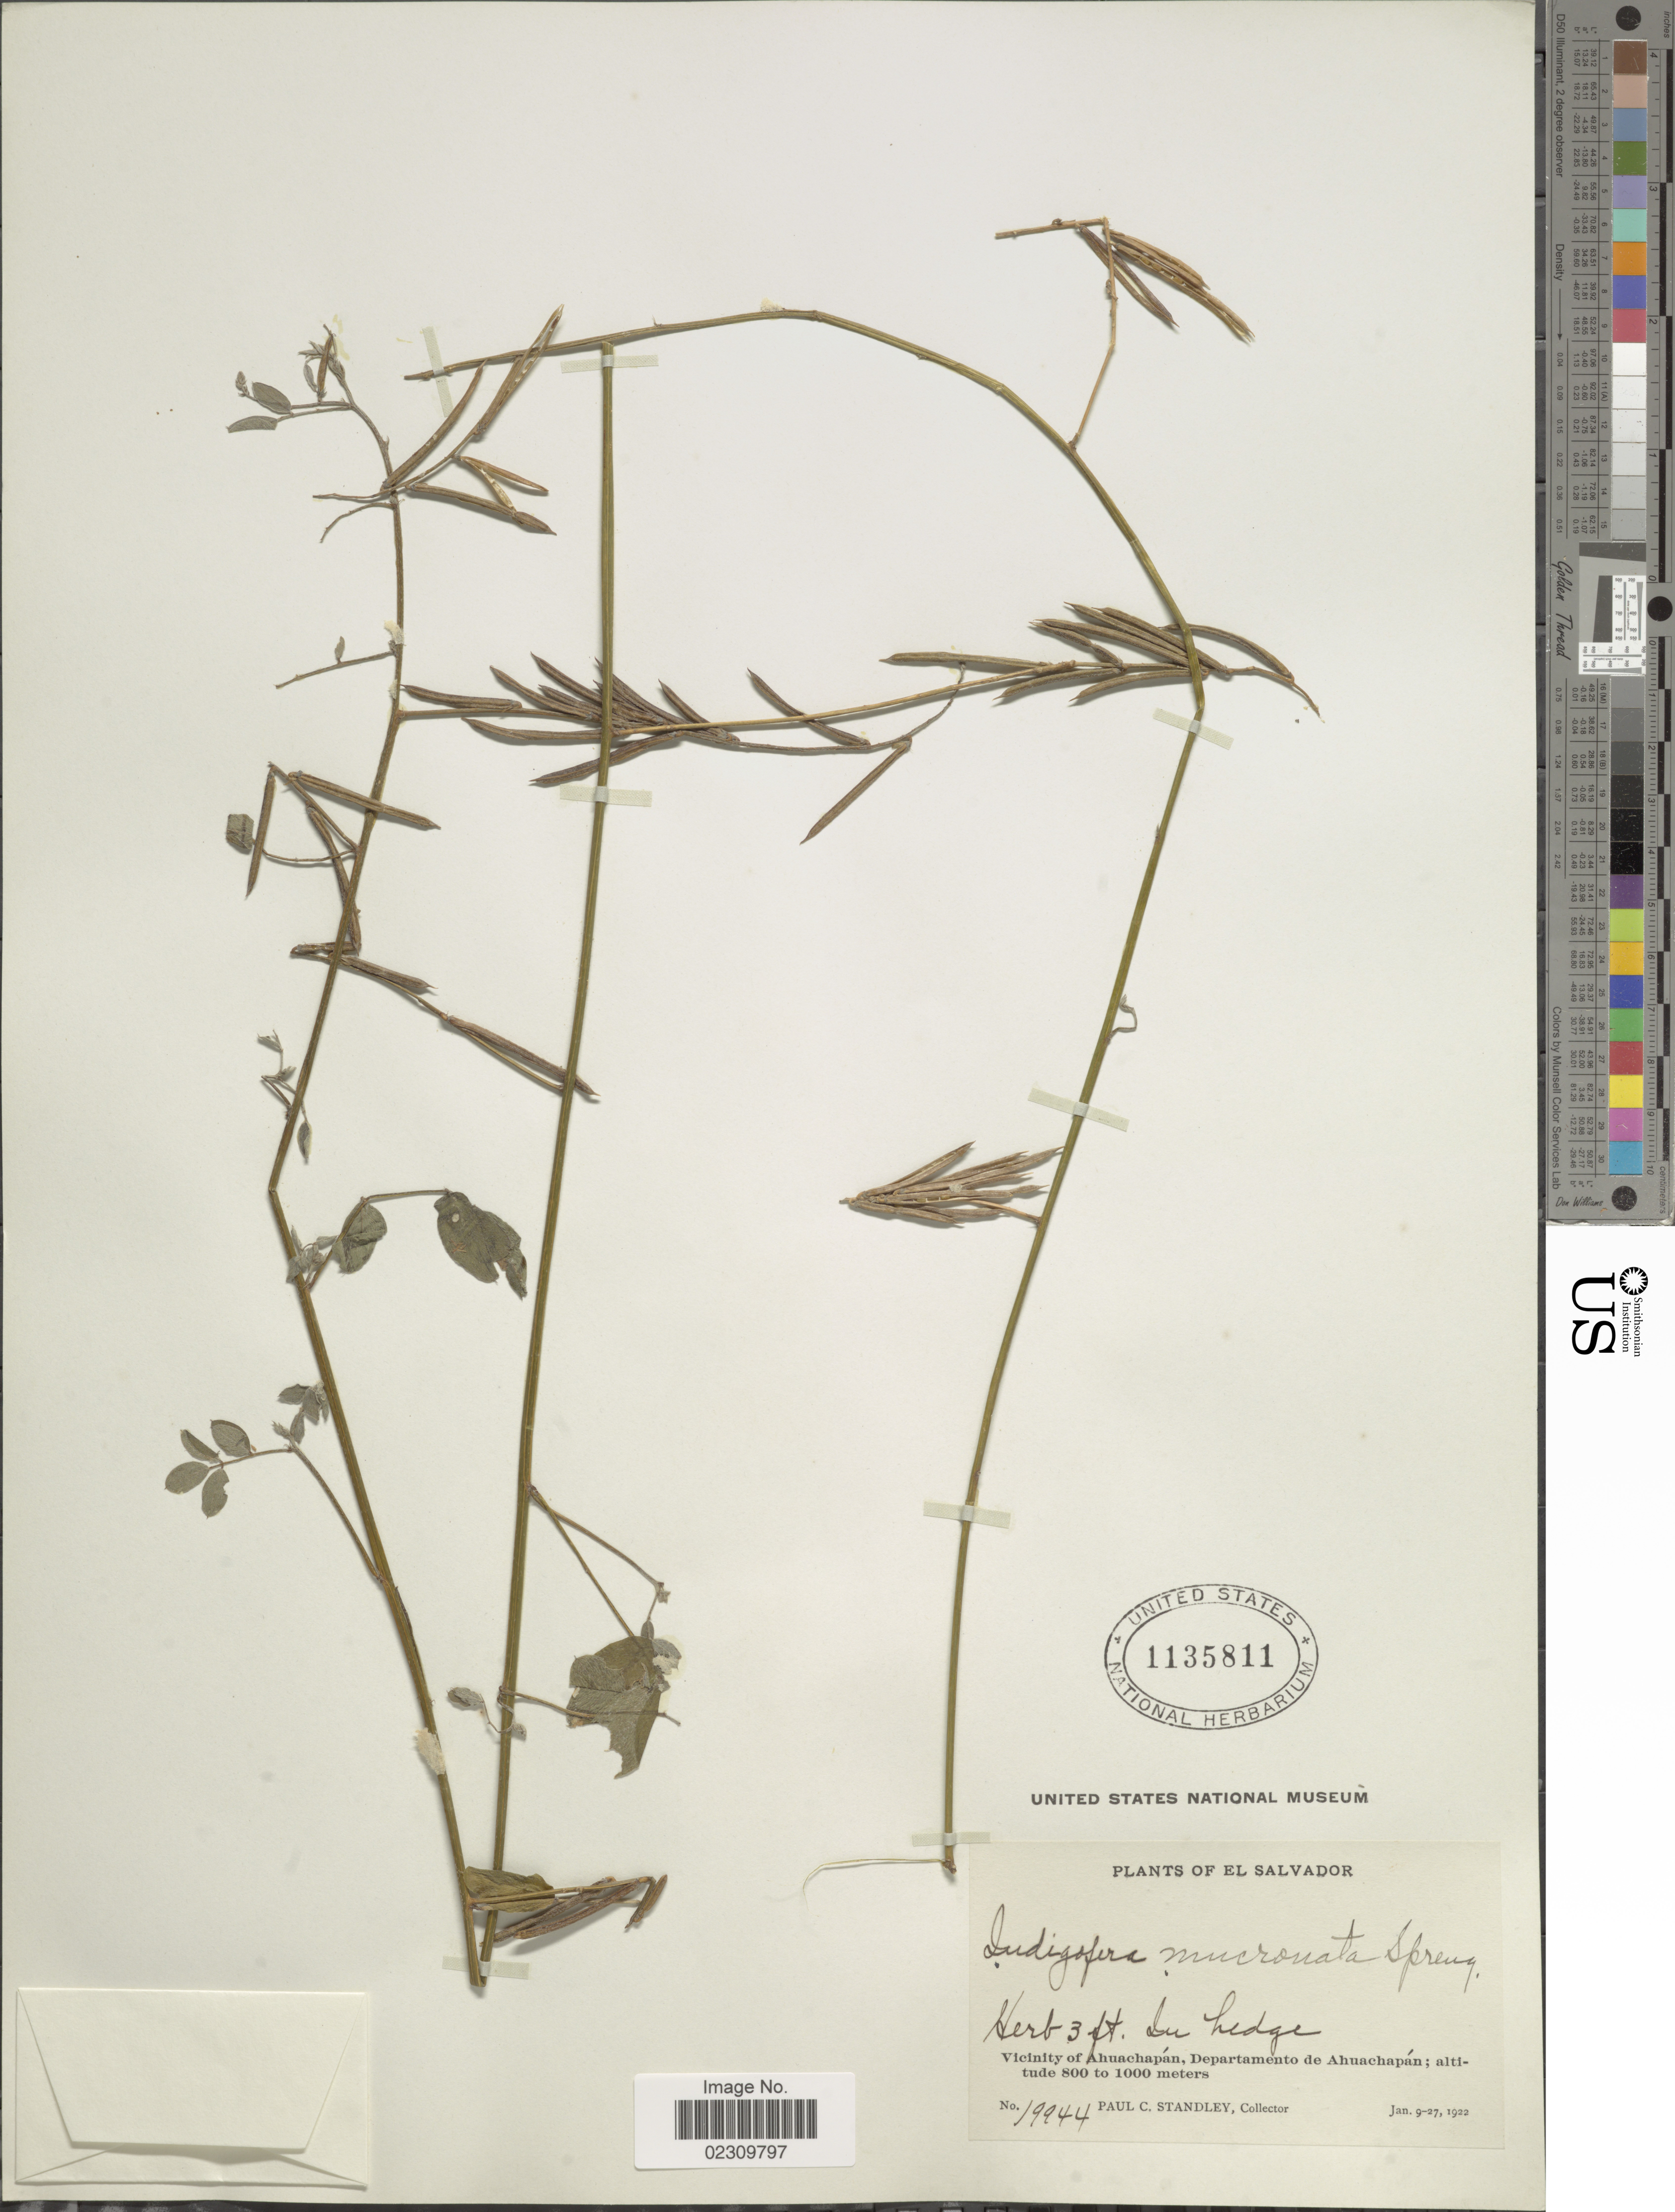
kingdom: Plantae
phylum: Tracheophyta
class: Magnoliopsida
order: Fabales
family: Fabaceae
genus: Indigofera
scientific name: Indigofera mucronata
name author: Lam.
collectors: P. C. Standley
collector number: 19944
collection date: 1922-01-09/1922-01-27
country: El Salvador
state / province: Ahuachapan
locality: Vicinity of Ahuachapan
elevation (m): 800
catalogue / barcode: US 1135811